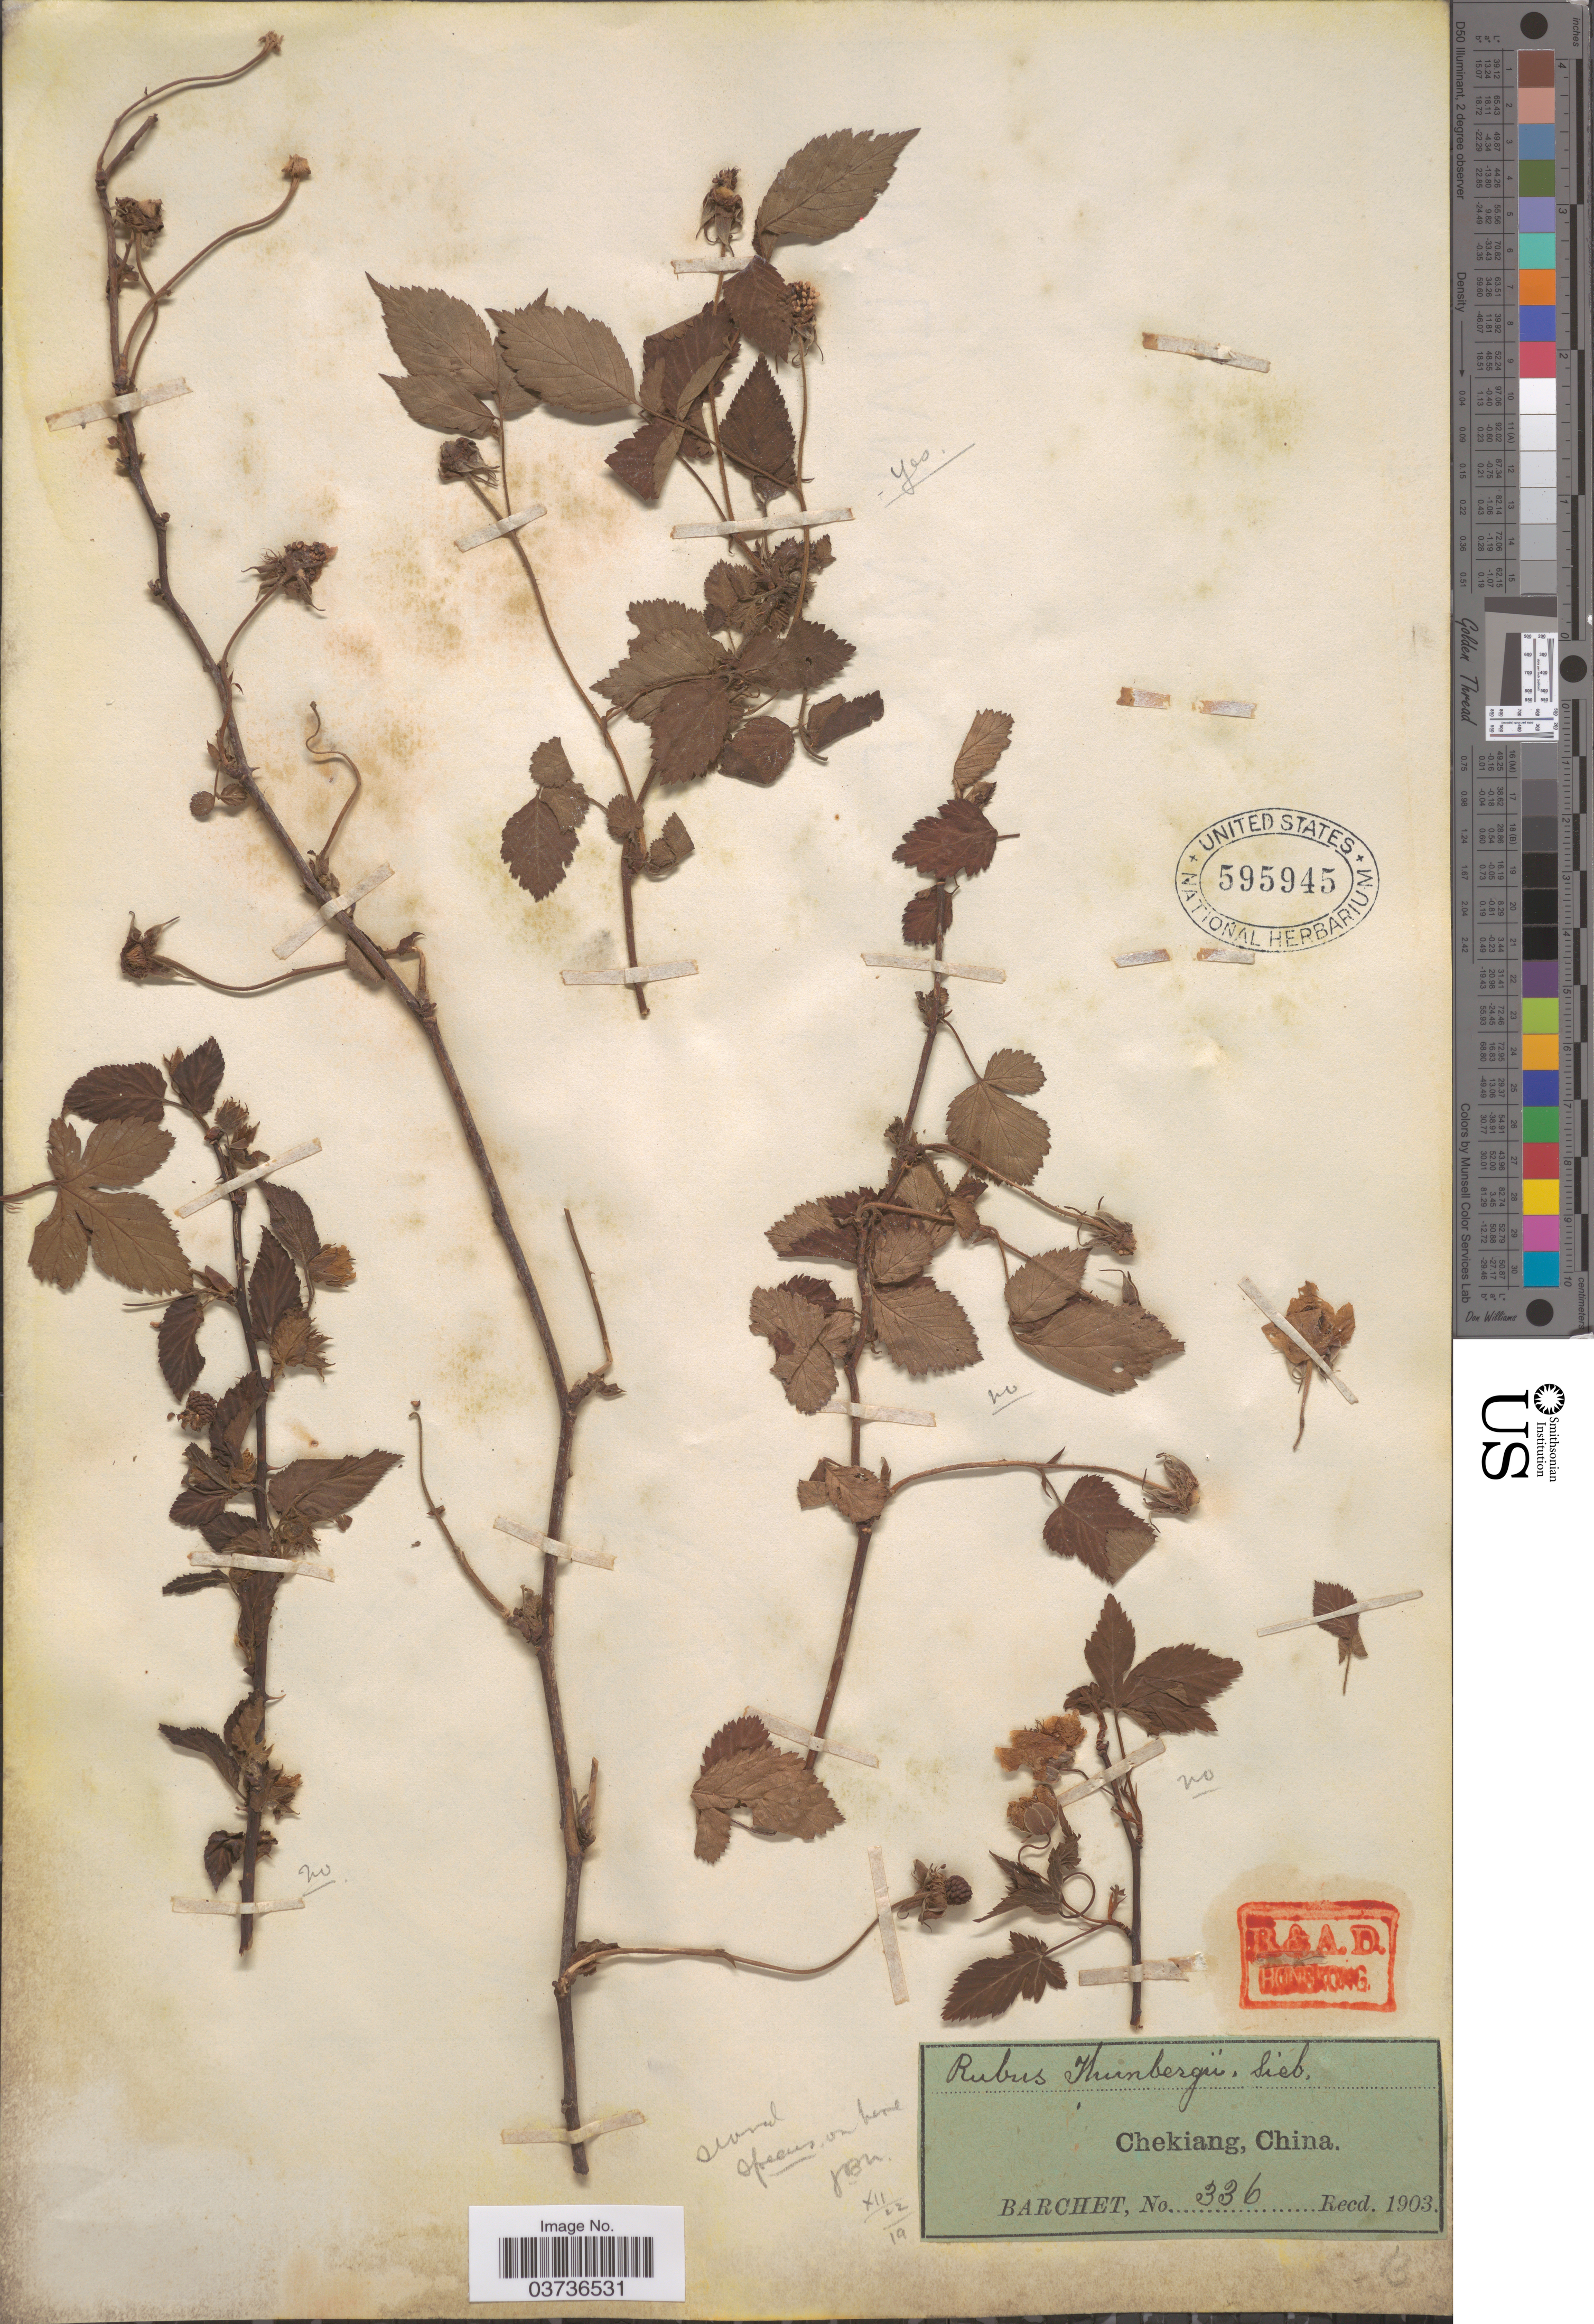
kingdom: Plantae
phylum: Tracheophyta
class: Magnoliopsida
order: Rosales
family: Rosaceae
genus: Rubus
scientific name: Rubus thunbergii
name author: Siebold & Zucc.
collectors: Barchet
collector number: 336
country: China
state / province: Zhejiang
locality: Chekiang.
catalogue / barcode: US 595945